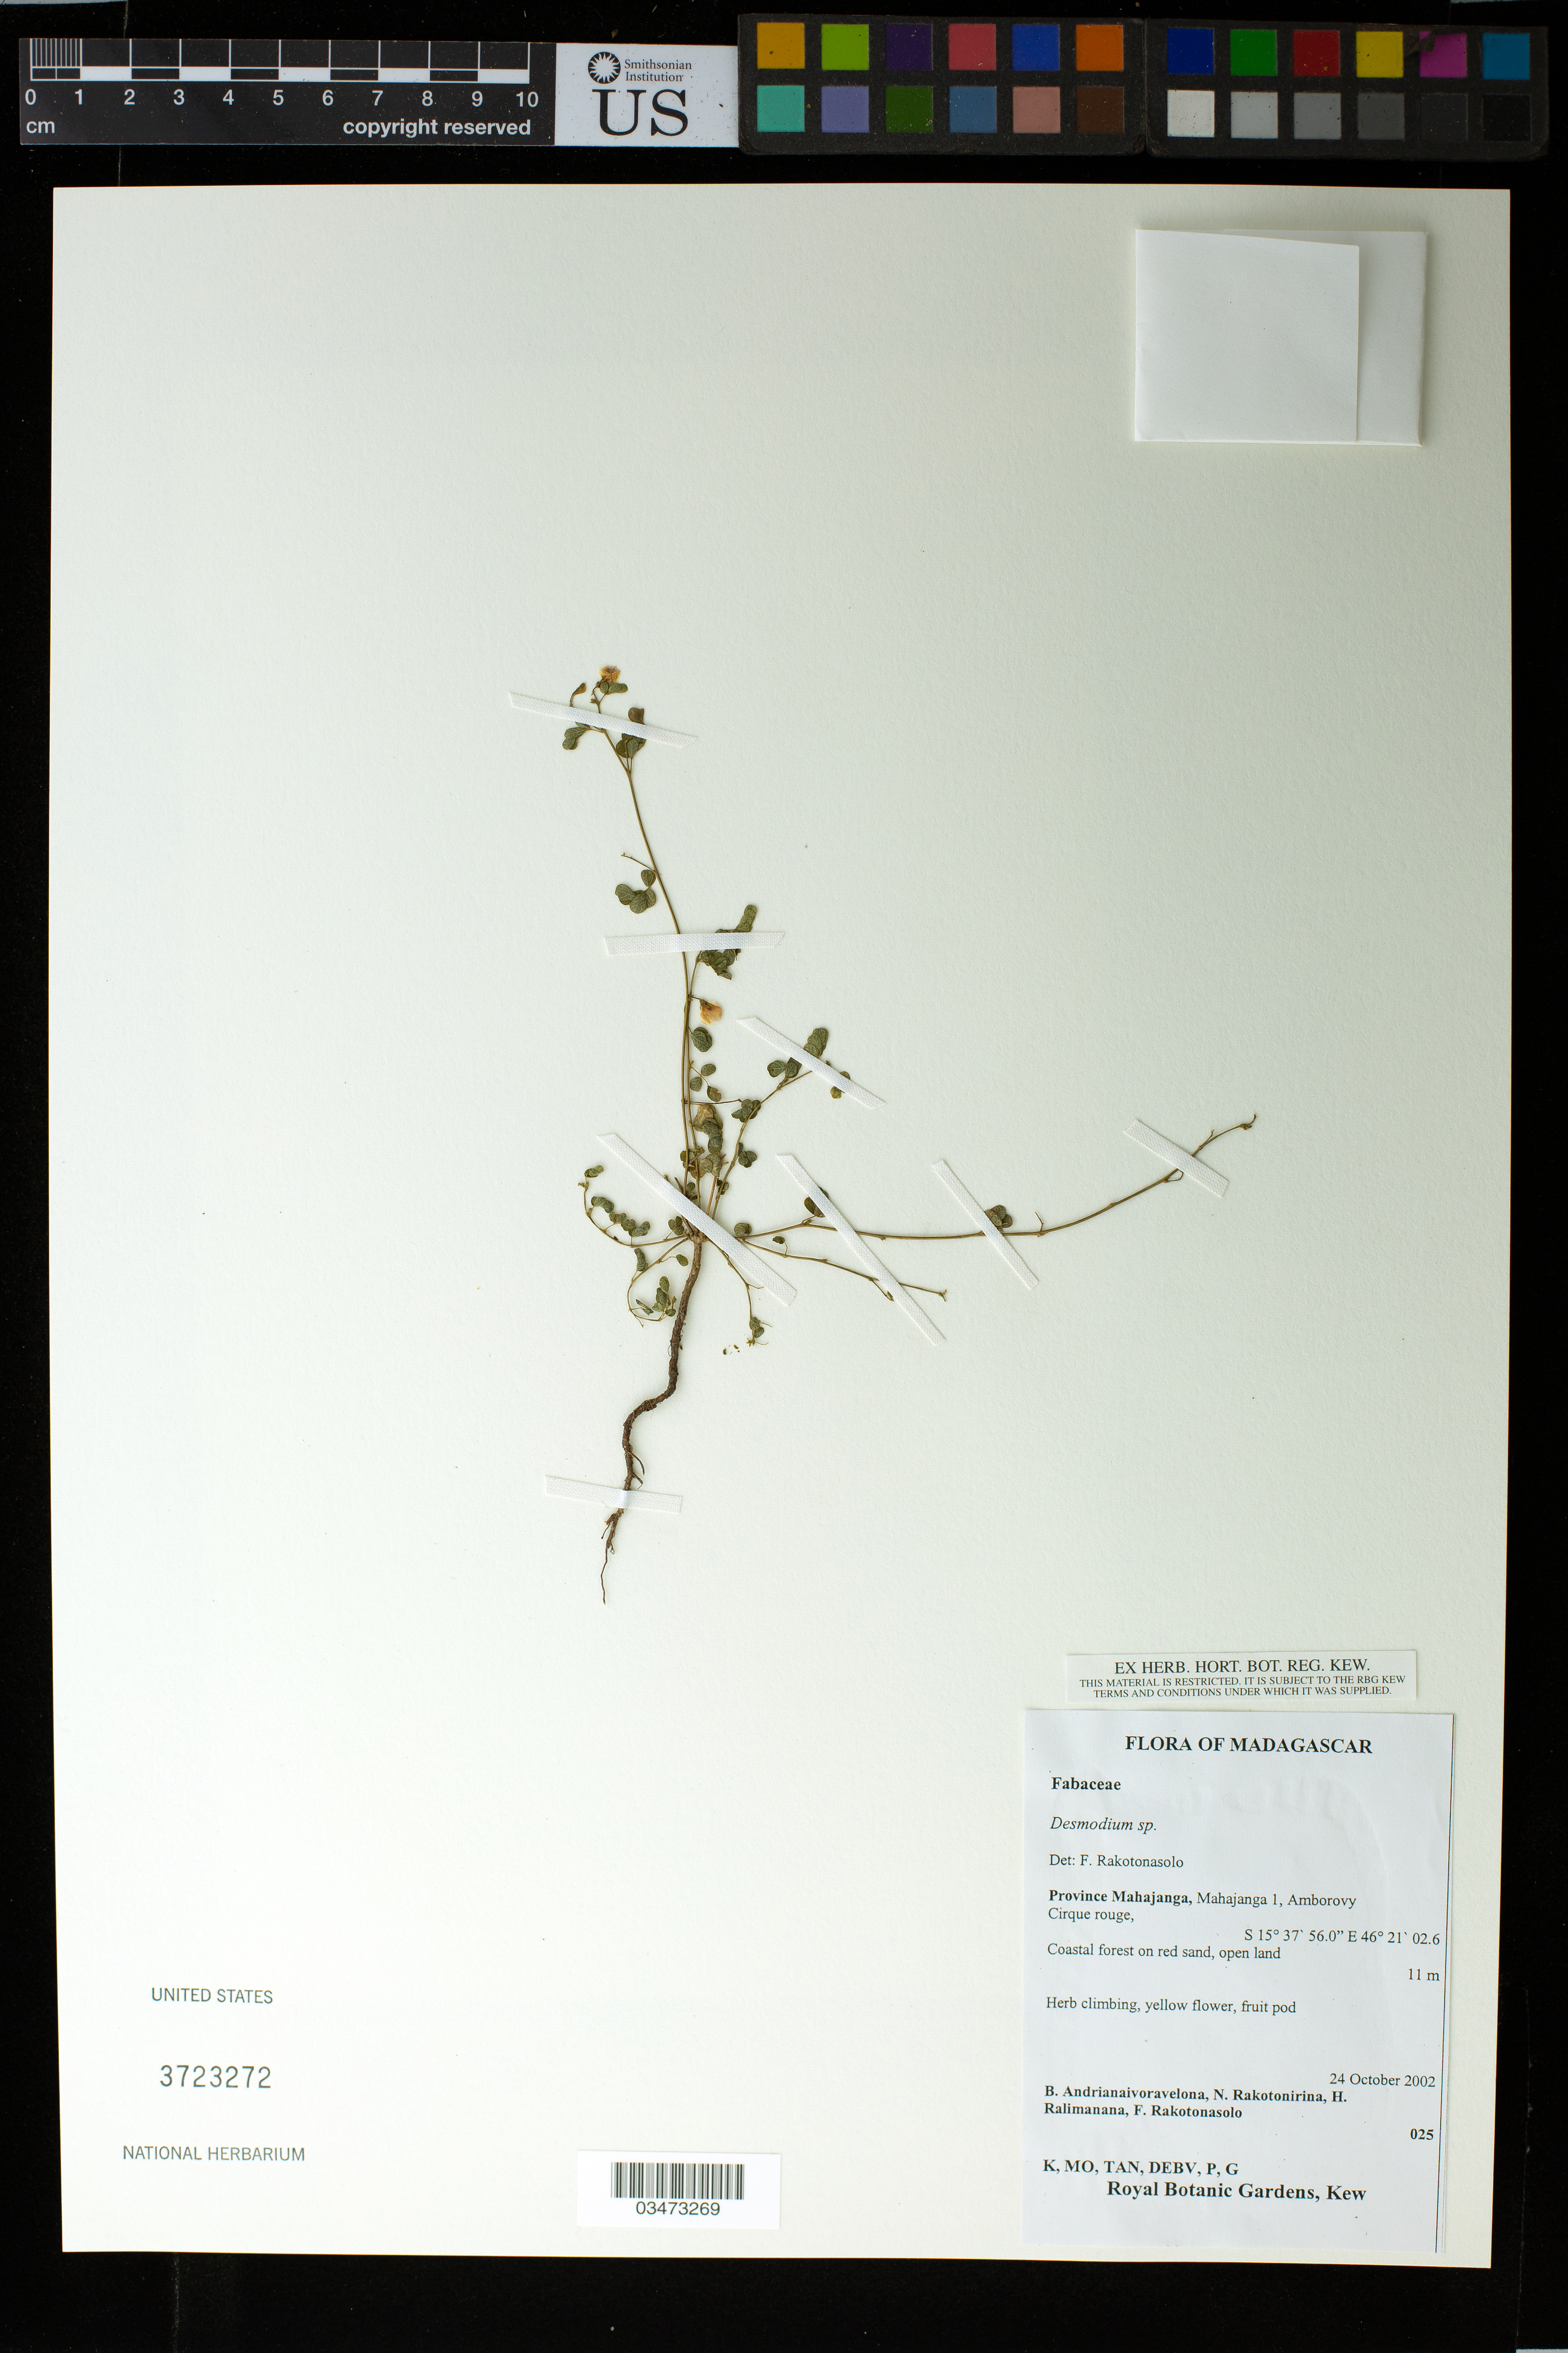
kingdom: Plantae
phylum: Tracheophyta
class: Magnoliopsida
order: Fabales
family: Fabaceae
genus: Desmodium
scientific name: Desmodium sp.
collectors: B. Andrianaivoravelona, N. Rakotonirina, H. Ralimanana & F. Rakotonasolo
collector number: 025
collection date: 2002-10-24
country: Madagascar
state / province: Boeny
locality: Mahajanga 1, Amborovy Cirque rouge.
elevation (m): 11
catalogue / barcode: US 3723272